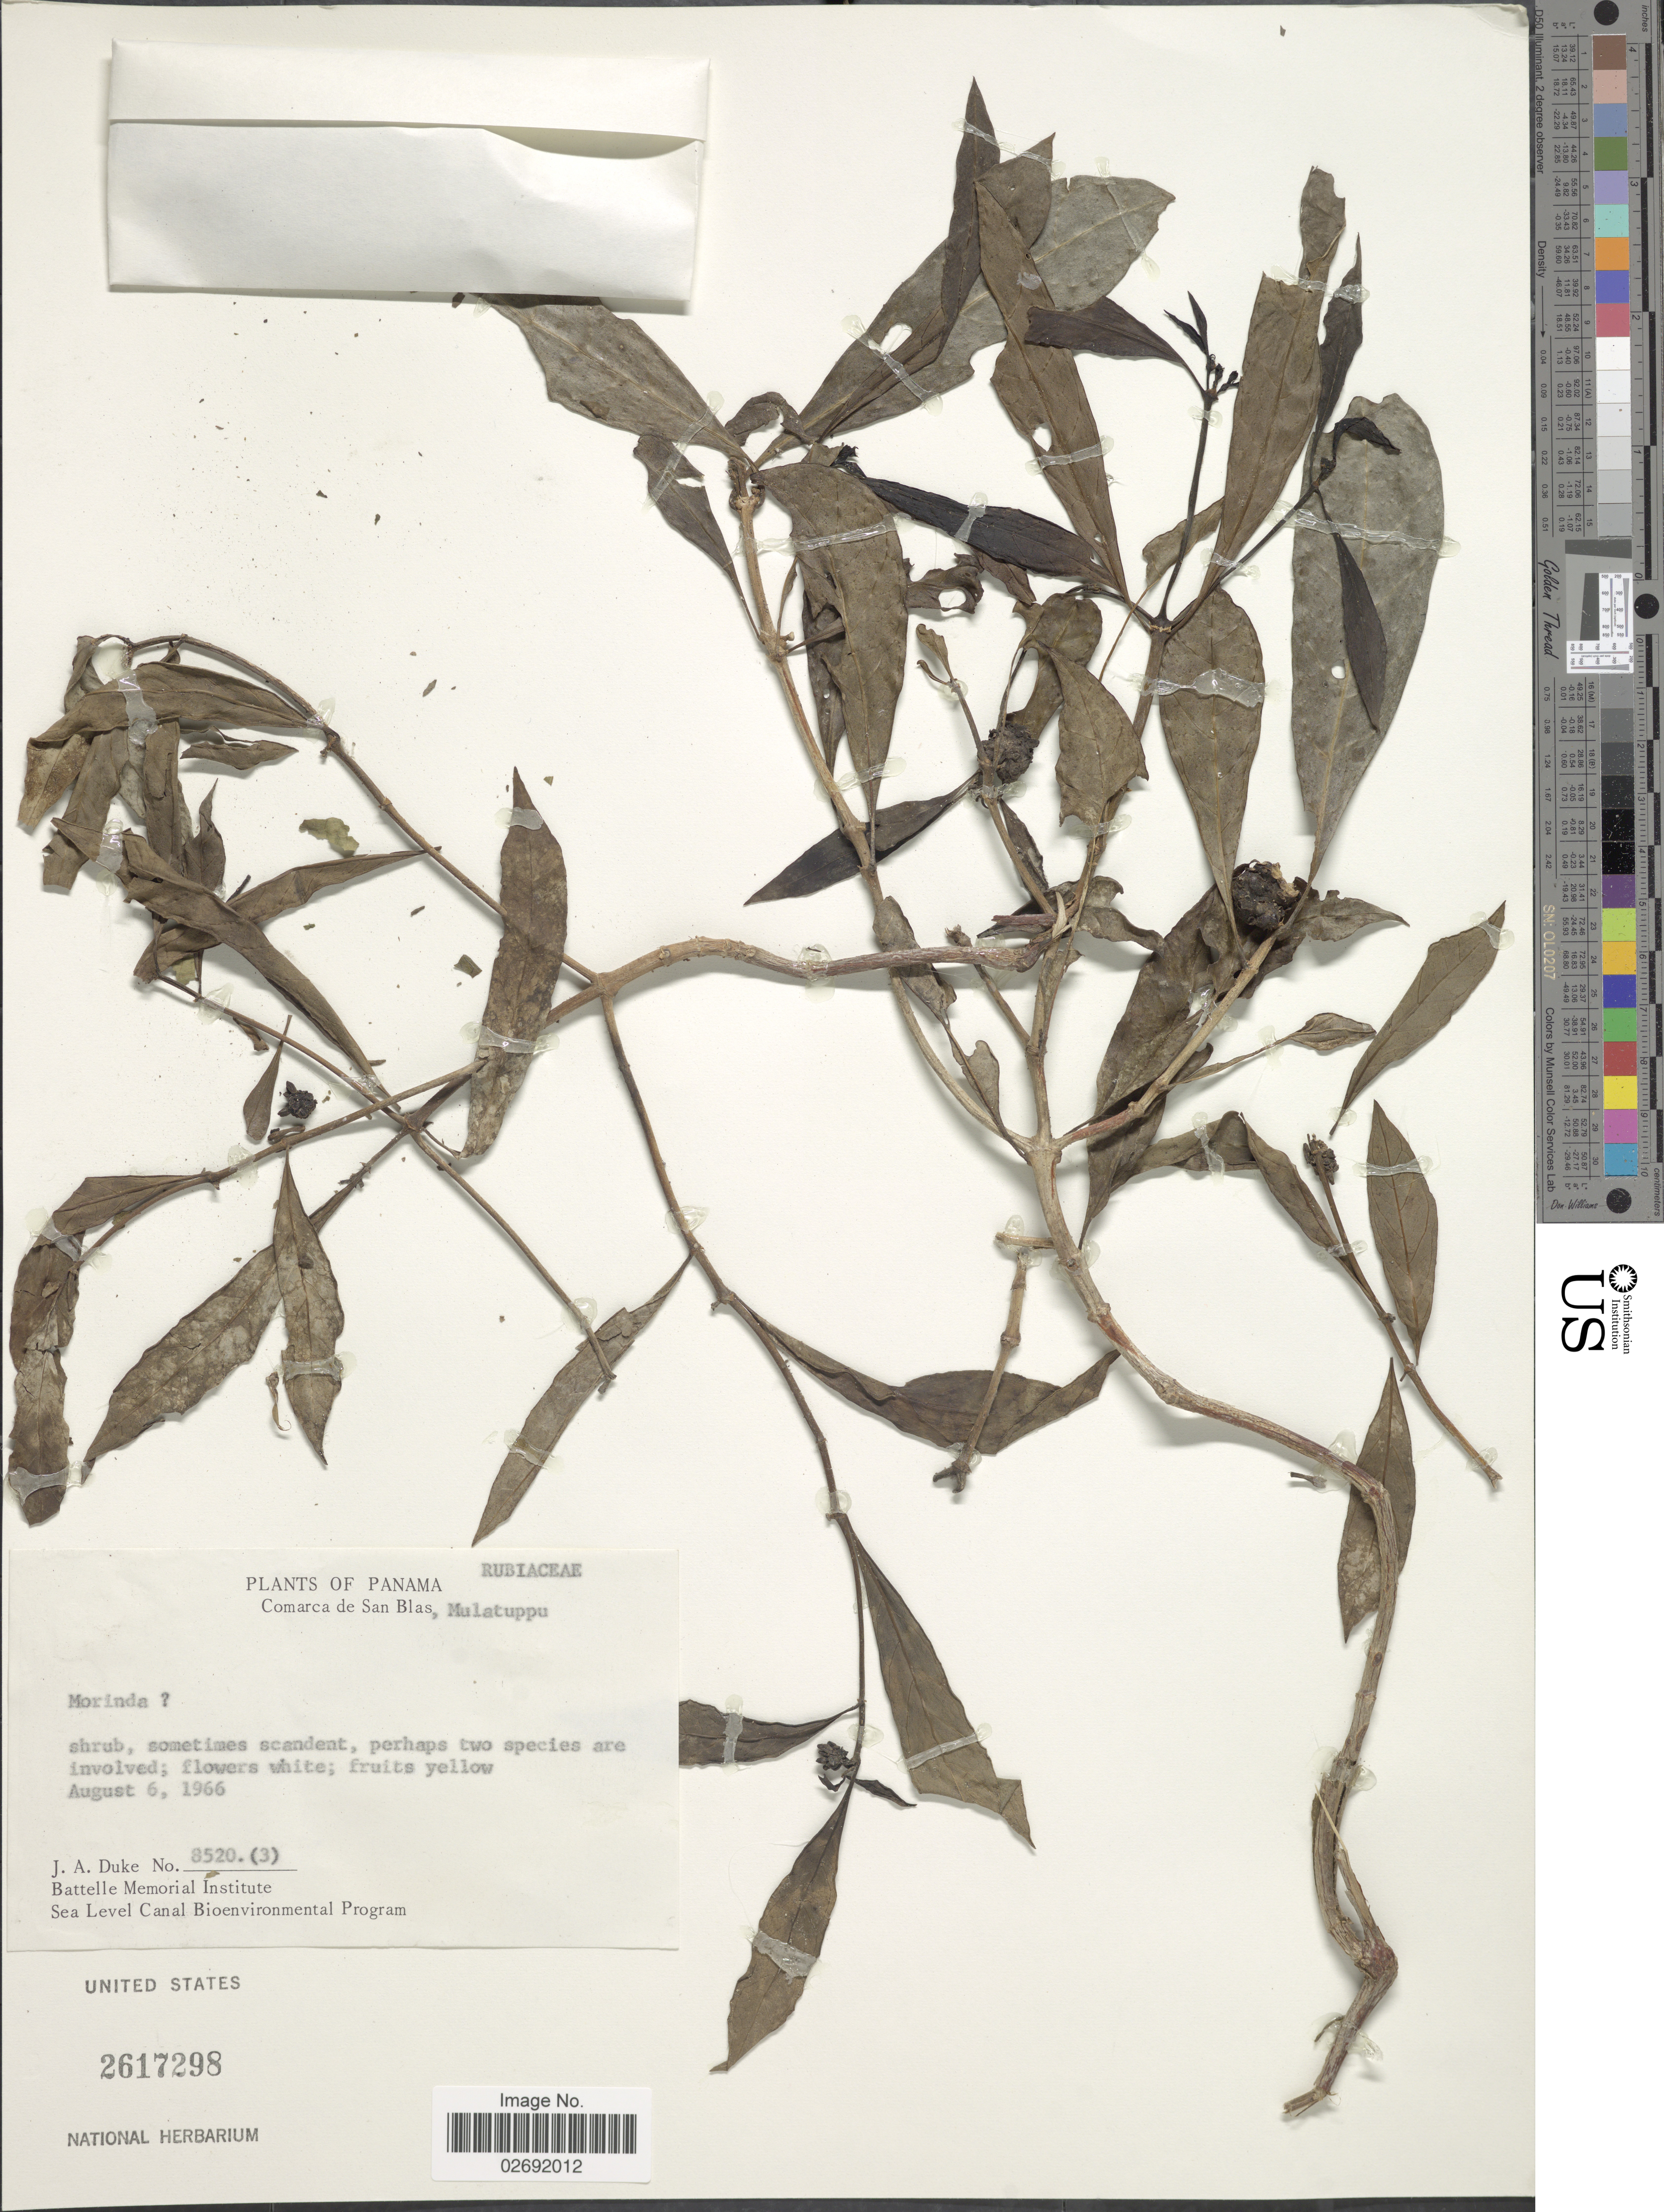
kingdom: Plantae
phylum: Tracheophyta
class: Magnoliopsida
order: Gentianales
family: Rubiaceae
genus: Morinda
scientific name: Morinda sp.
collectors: J. A. Duke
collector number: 852 (3)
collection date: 1966-08-06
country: Panama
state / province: Kuna Yala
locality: Comarca de San Blas, Mulatuppu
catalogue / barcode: US 2617298